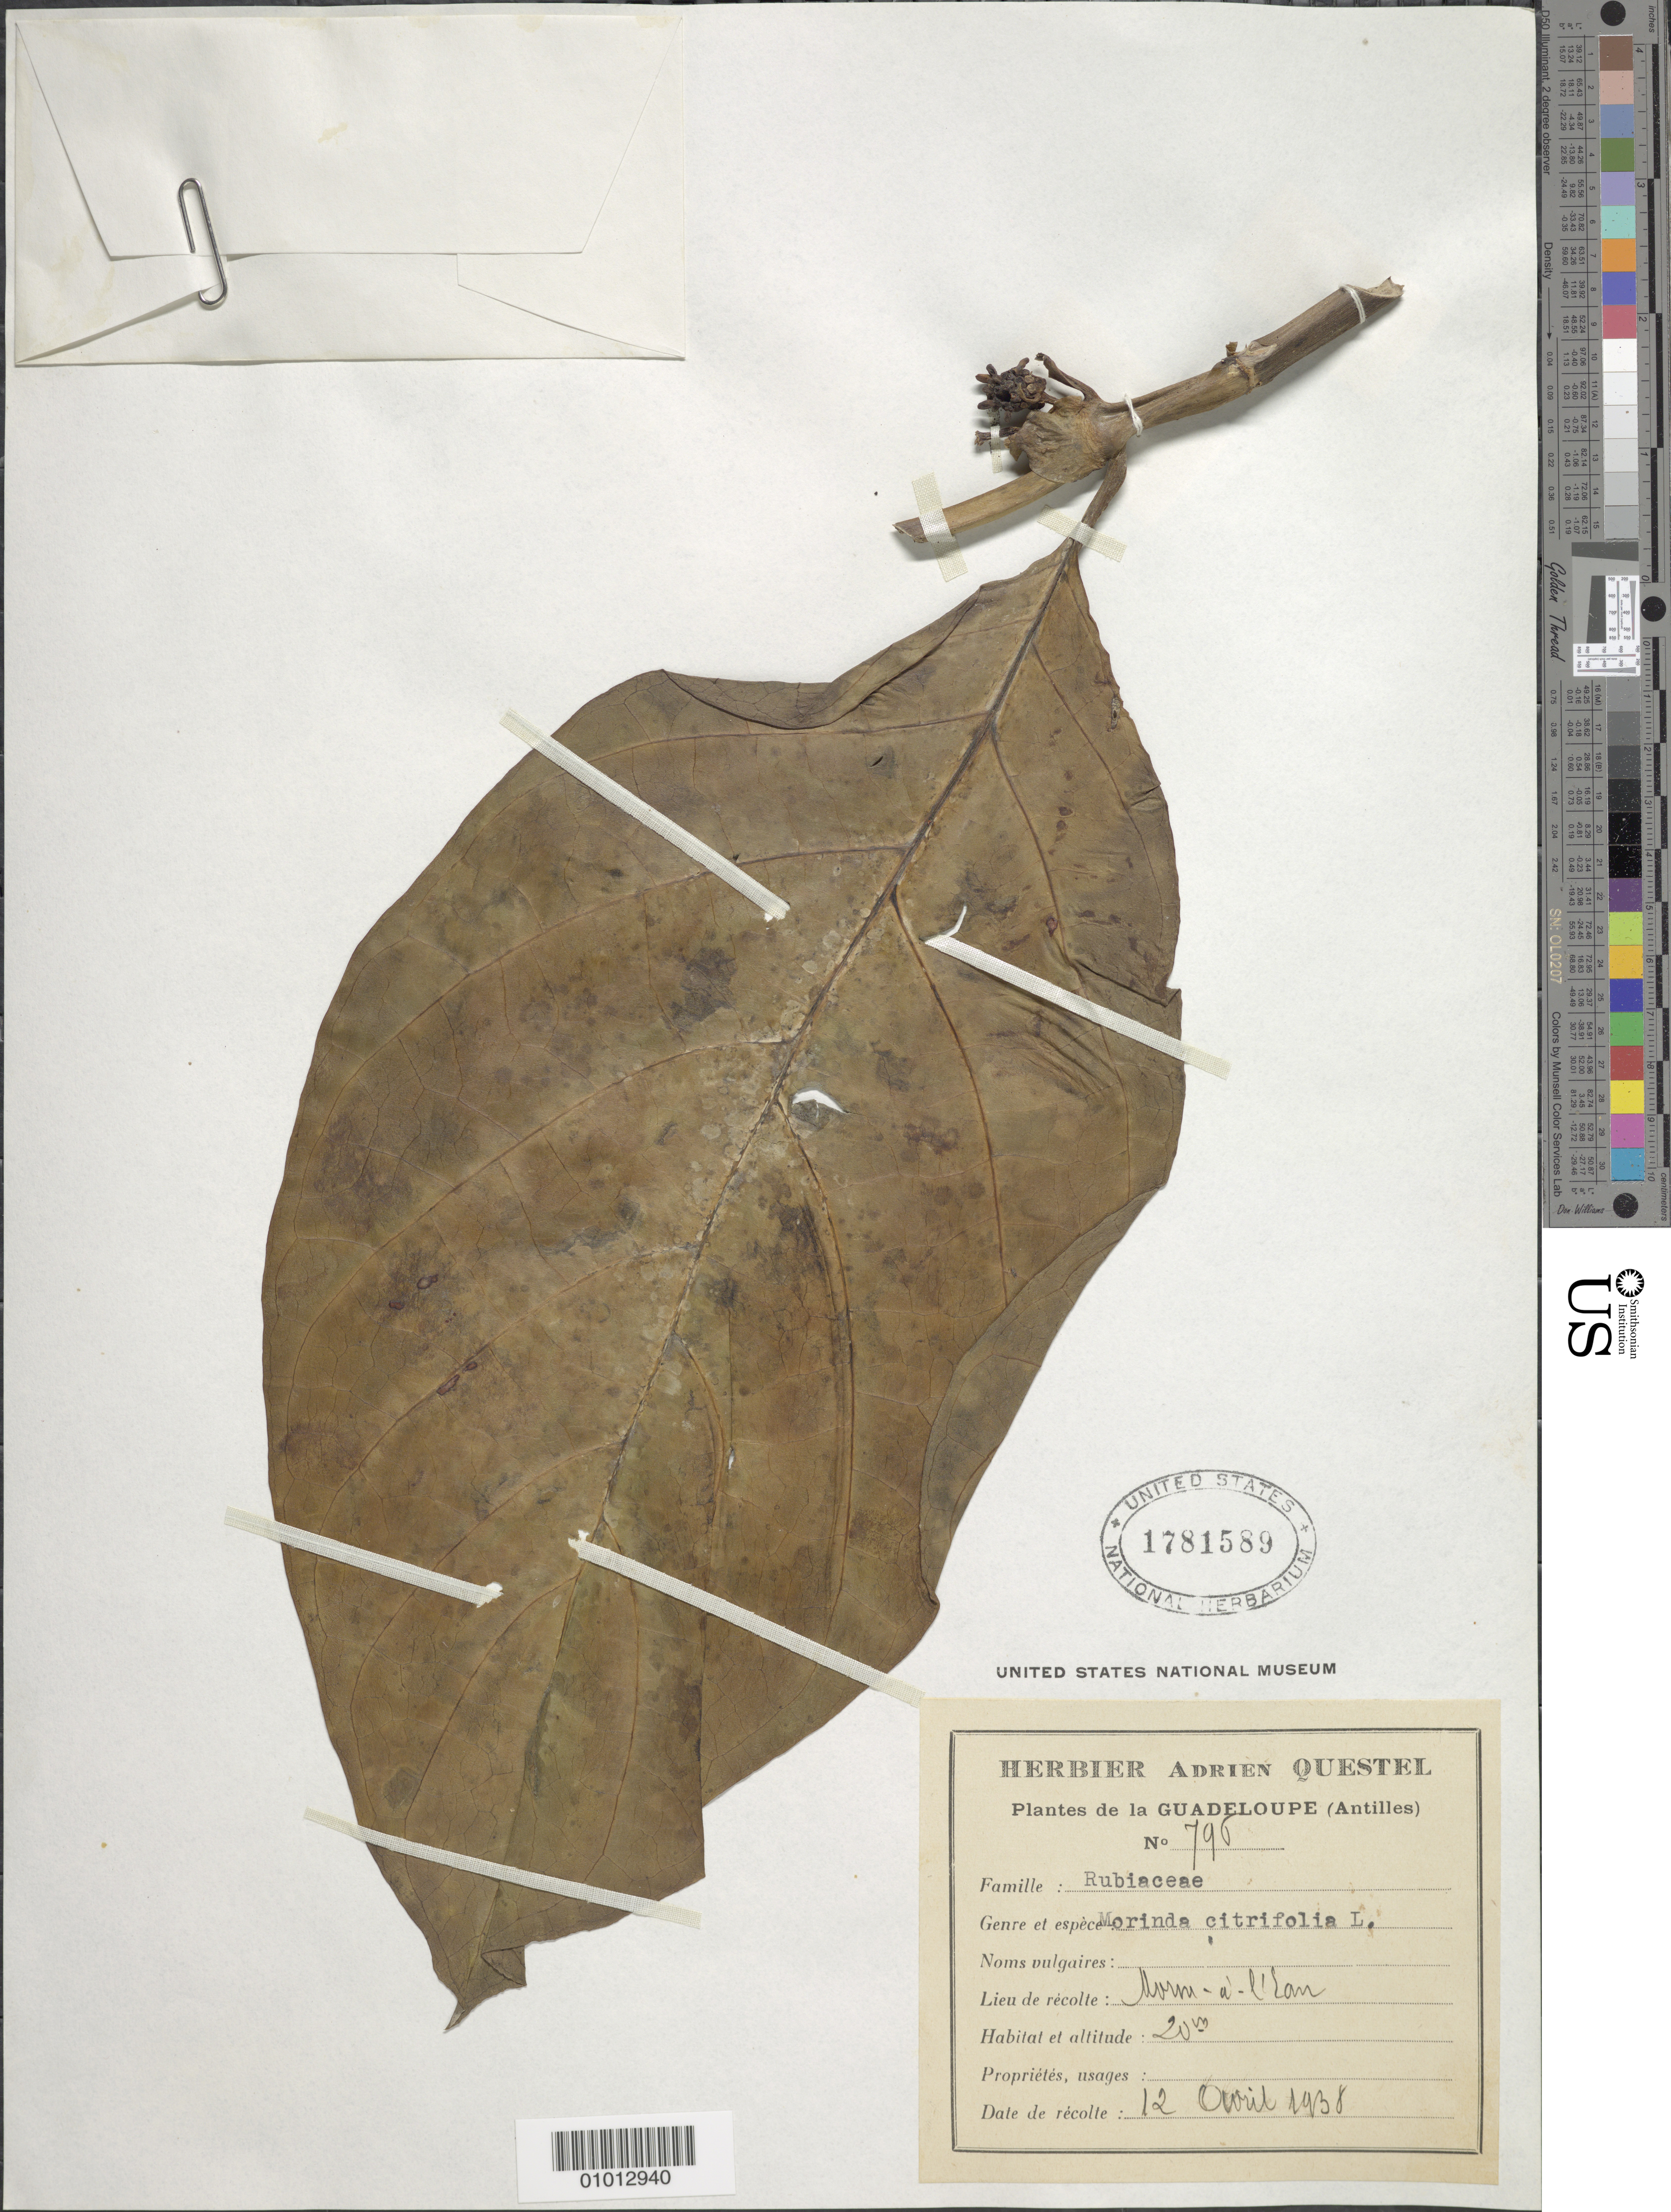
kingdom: Plantae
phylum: Tracheophyta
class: Magnoliopsida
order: Gentianales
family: Rubiaceae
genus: Morinda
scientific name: Morinda citrifolia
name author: L.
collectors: A. Questel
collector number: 796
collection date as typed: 12 Apr 1938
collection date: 1938-04-12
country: Guadeloupe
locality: Morne-à-l'Eau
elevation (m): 20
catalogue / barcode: US 1781589